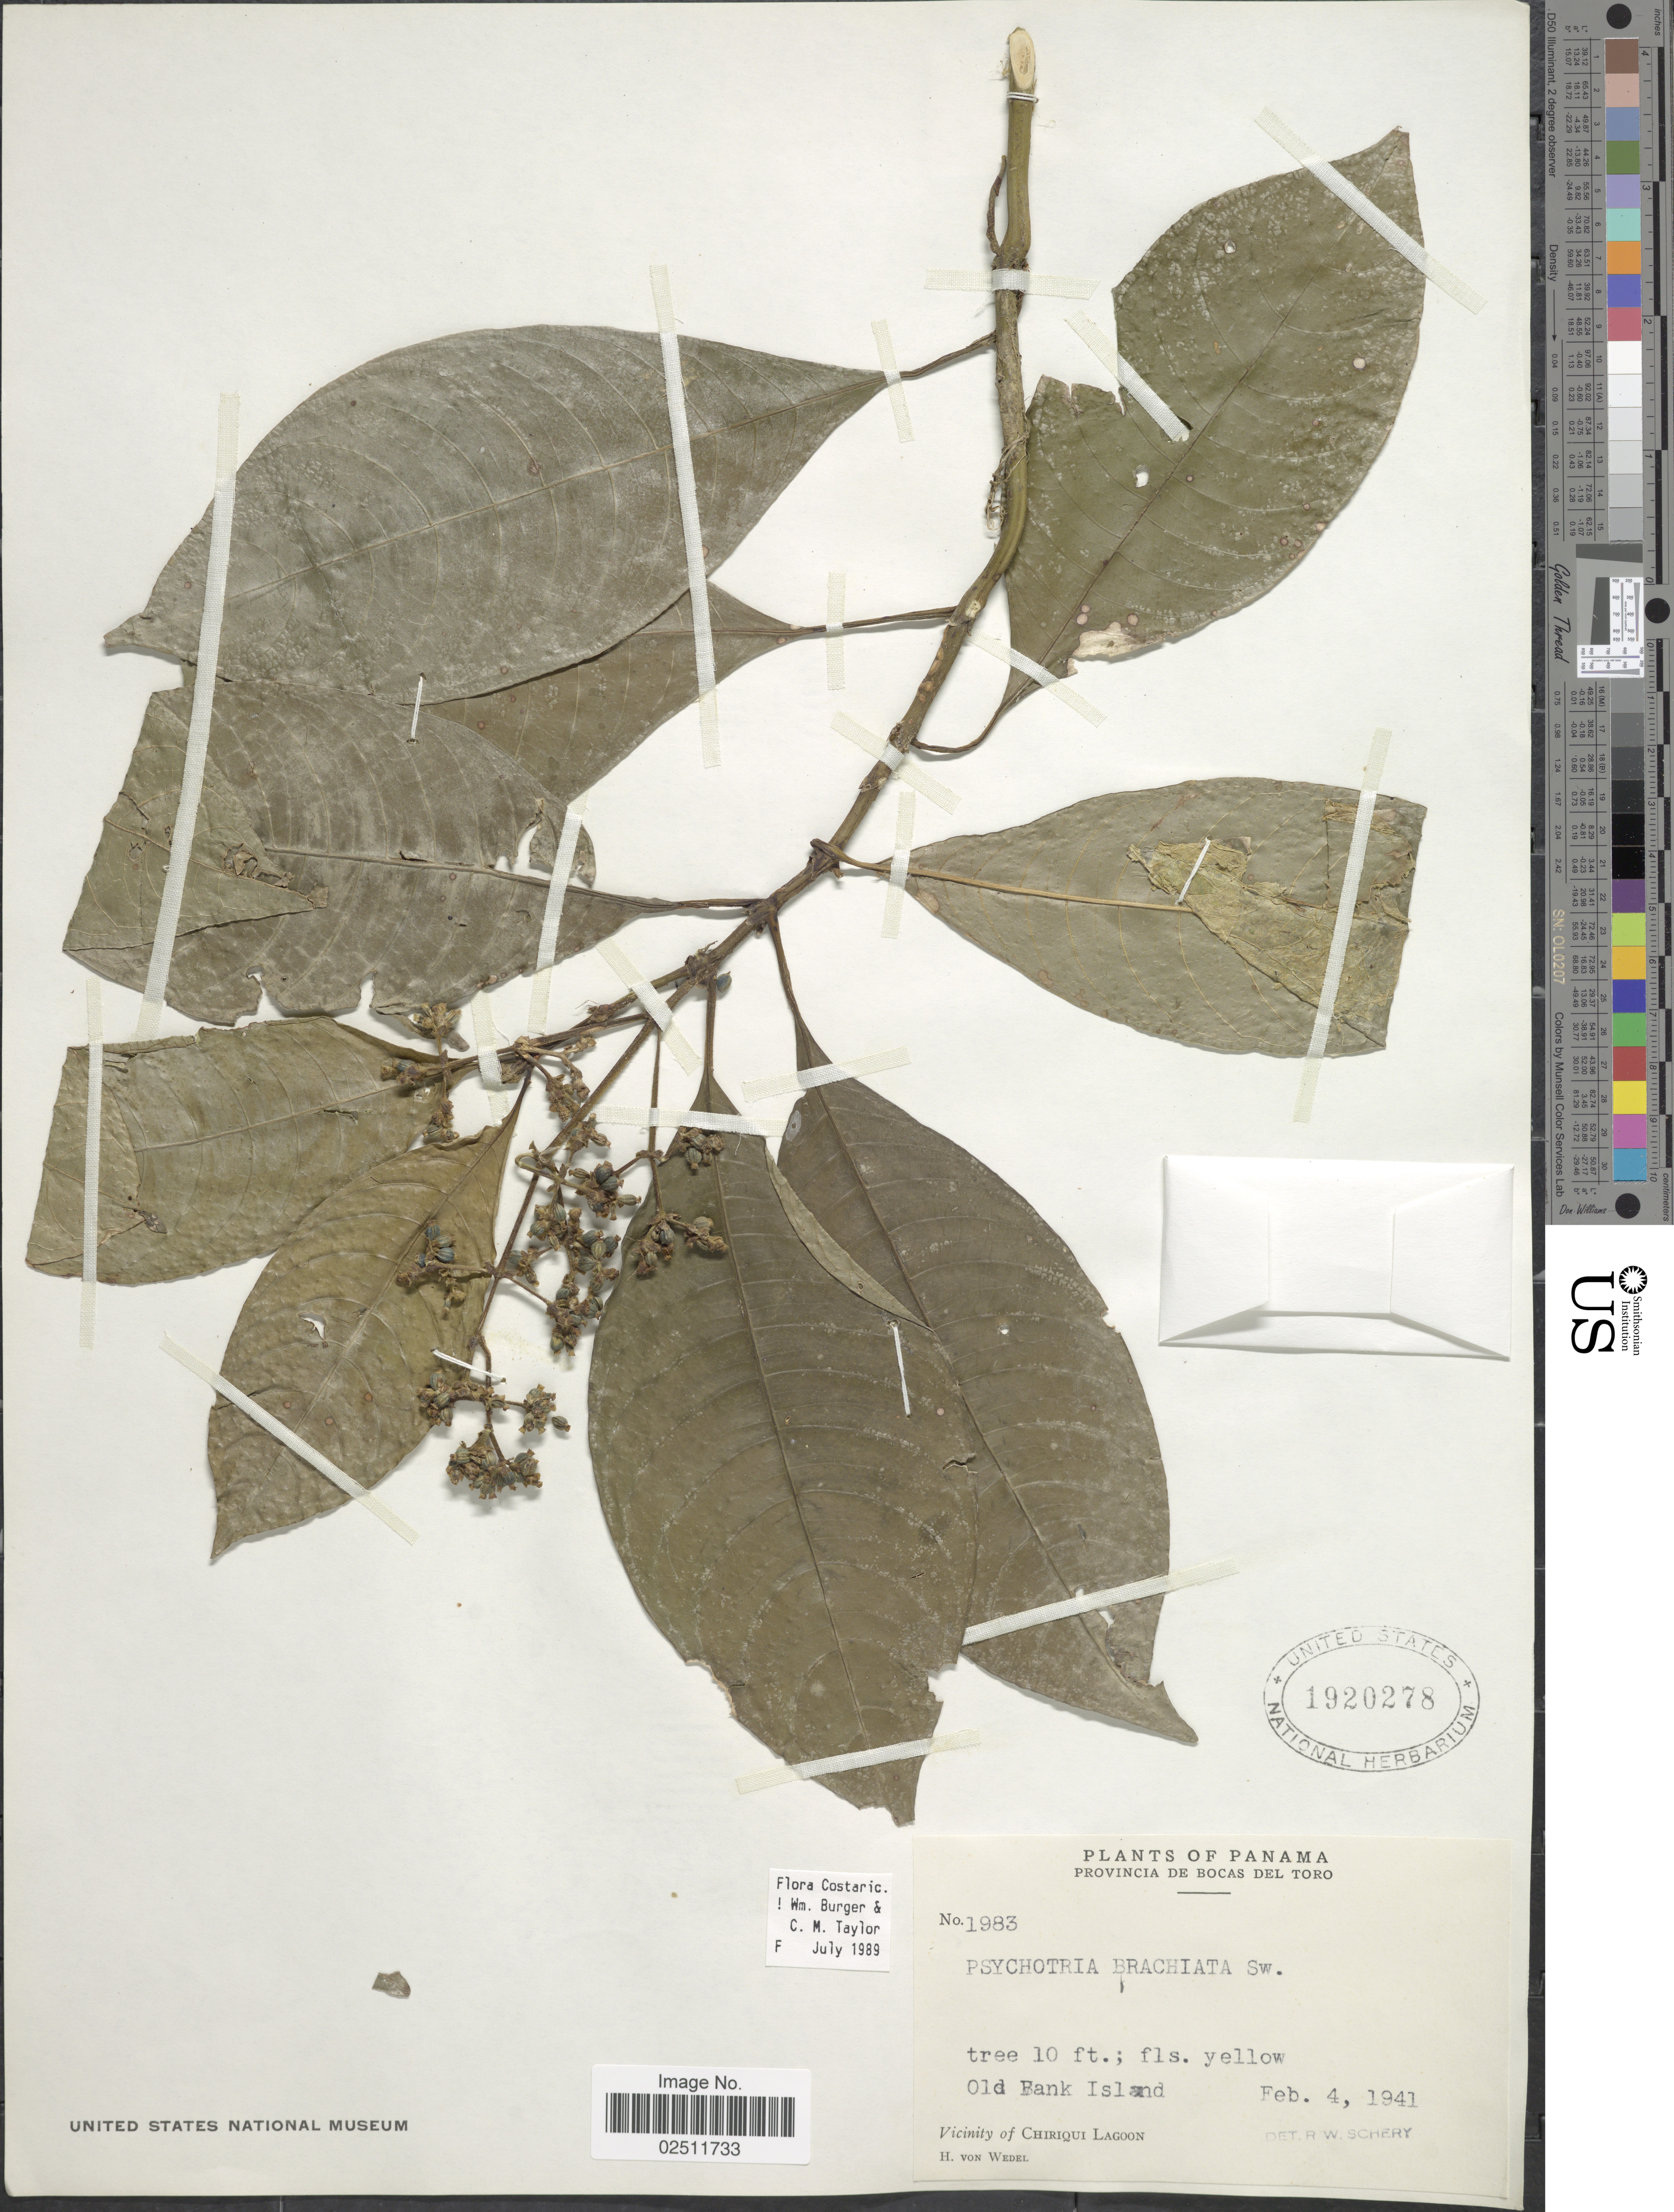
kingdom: Plantae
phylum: Tracheophyta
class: Magnoliopsida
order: Gentianales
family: Rubiaceae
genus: Psychotria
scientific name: Psychotria brachiata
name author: Sw.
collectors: H. von Wedel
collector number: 1983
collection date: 1941-02-04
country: Panama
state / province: Bocas del Toro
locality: Old Bank Island.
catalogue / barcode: US 1920278